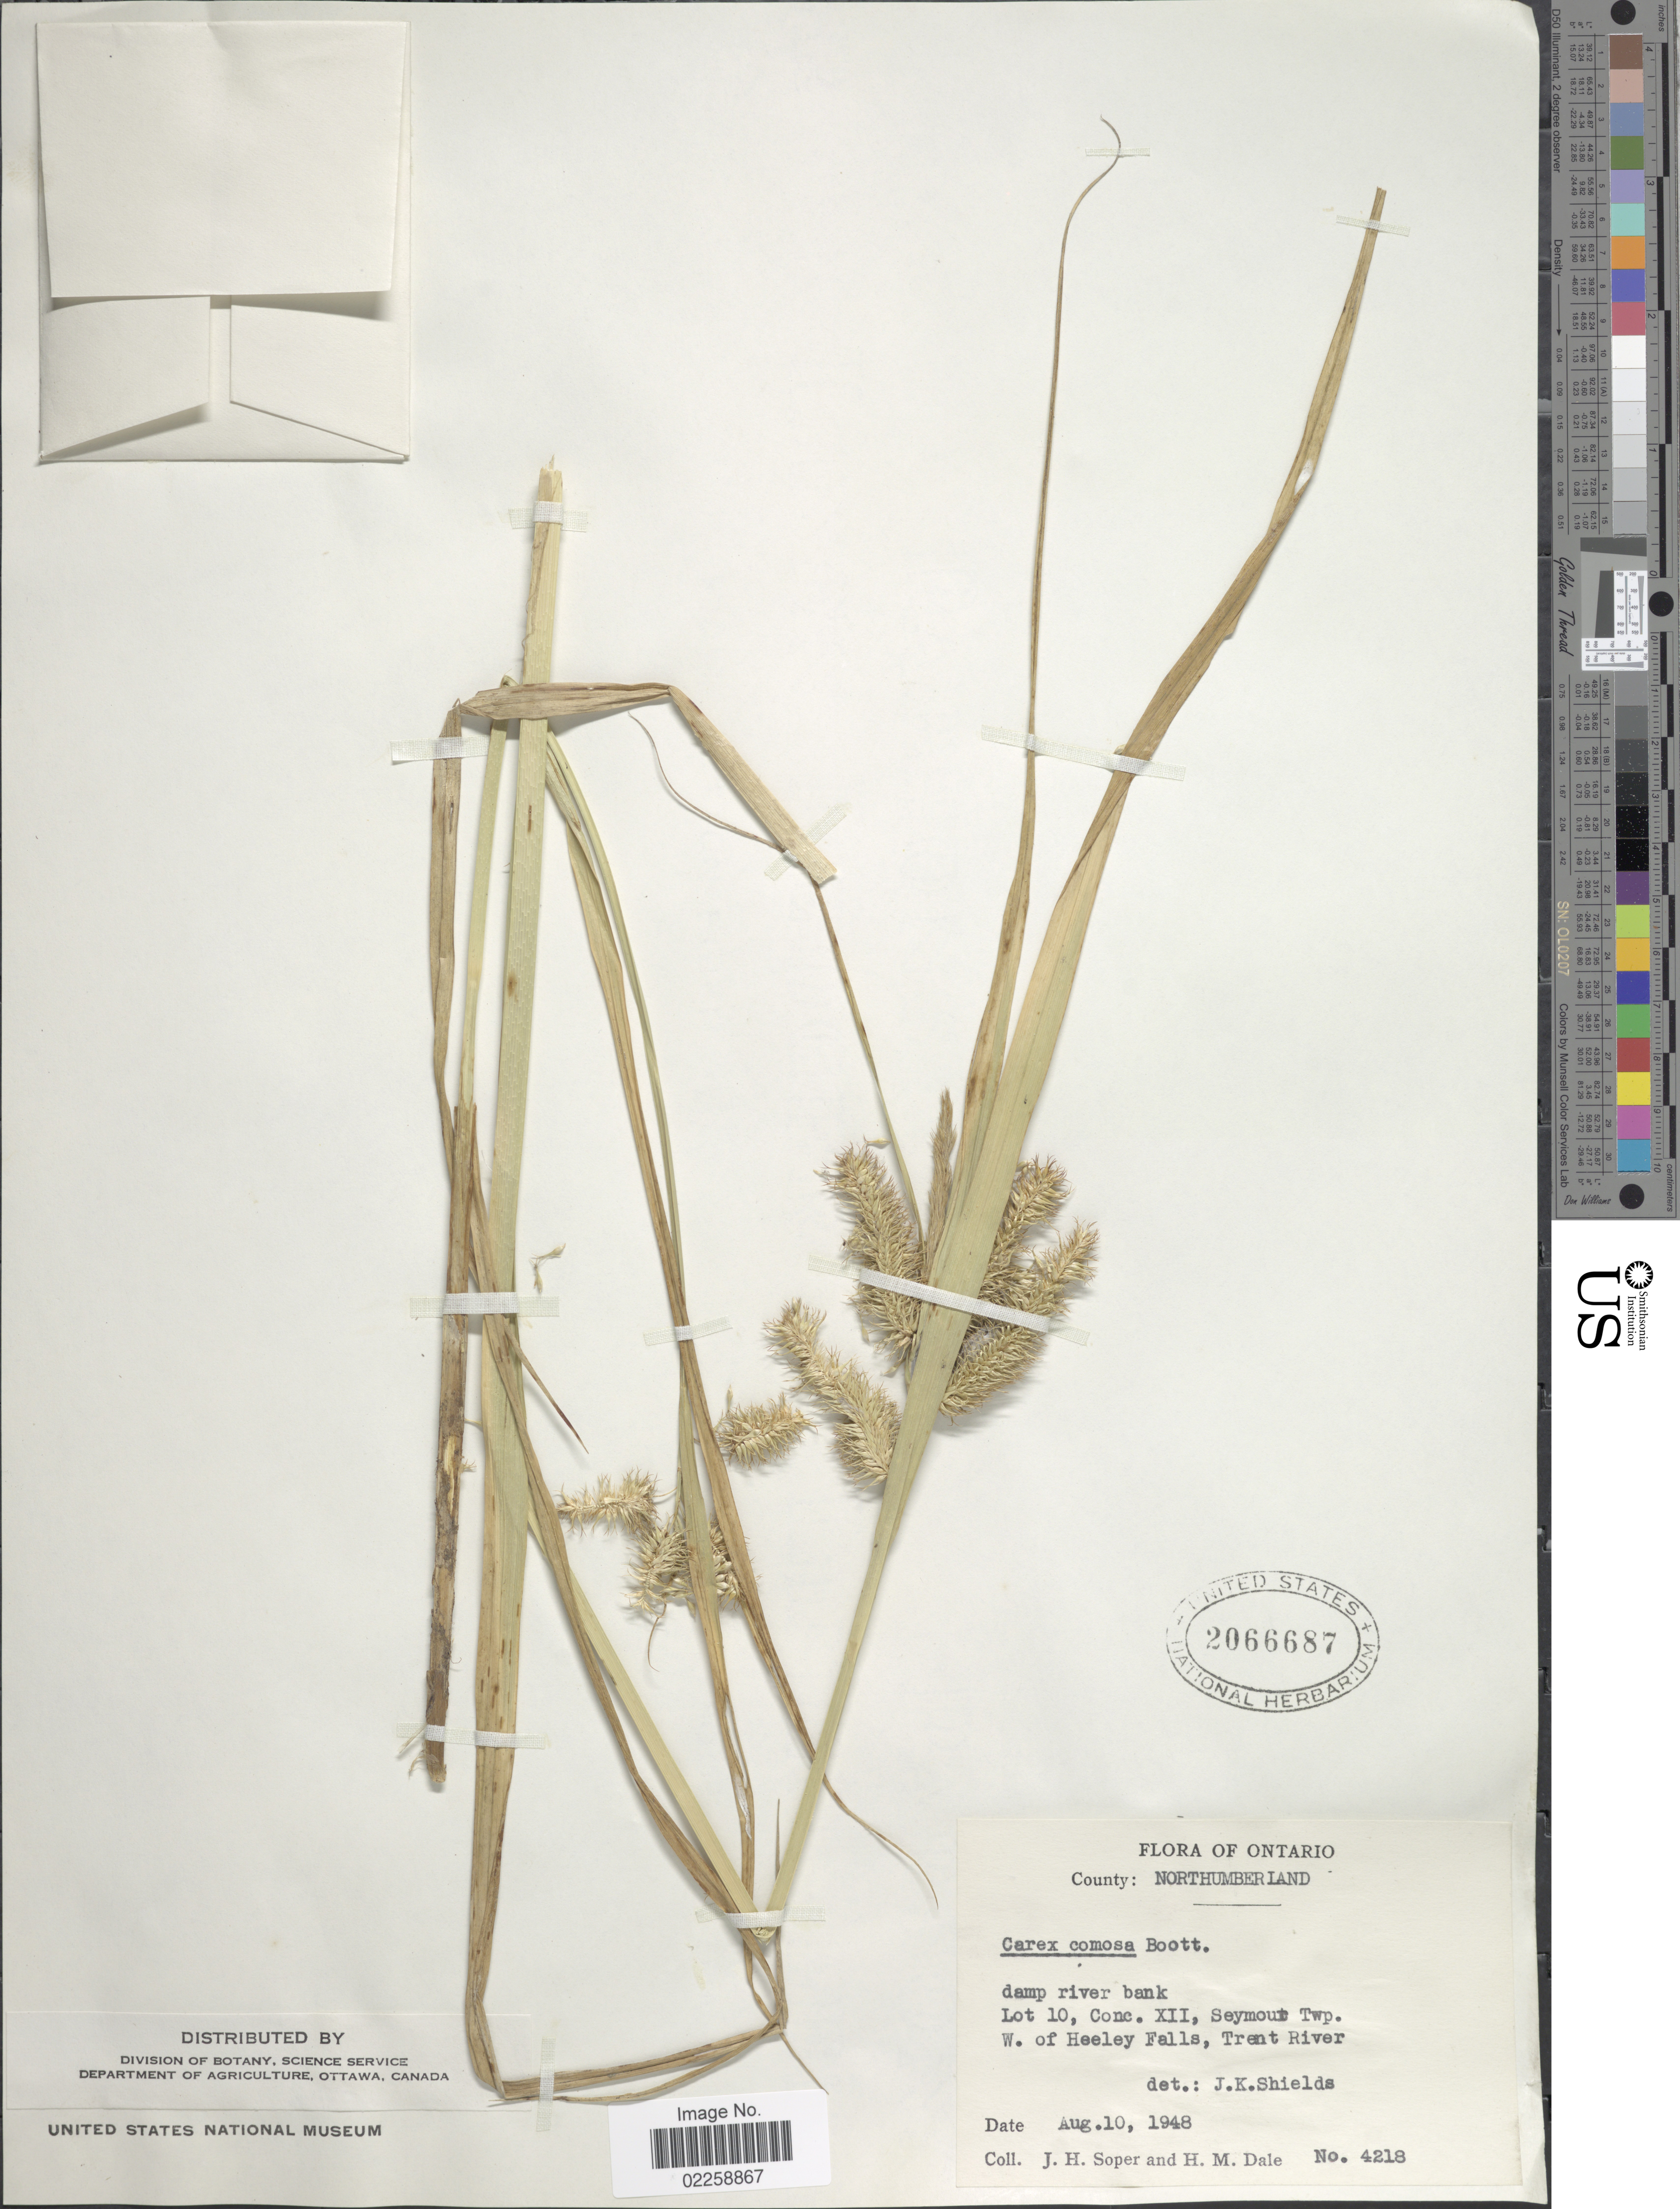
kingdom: Plantae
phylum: Tracheophyta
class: Liliopsida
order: Poales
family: Cyperaceae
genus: Carex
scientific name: Carex comosa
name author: Boott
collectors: J. H. Soper & H. M. Dale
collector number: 4218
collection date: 1948-08-10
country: Canada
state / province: Ontario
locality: County: Northumberland, Lot 10, Conc. XII, Seymouth Twp. W. of Heeley Falls, Trent River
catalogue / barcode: US 2066687